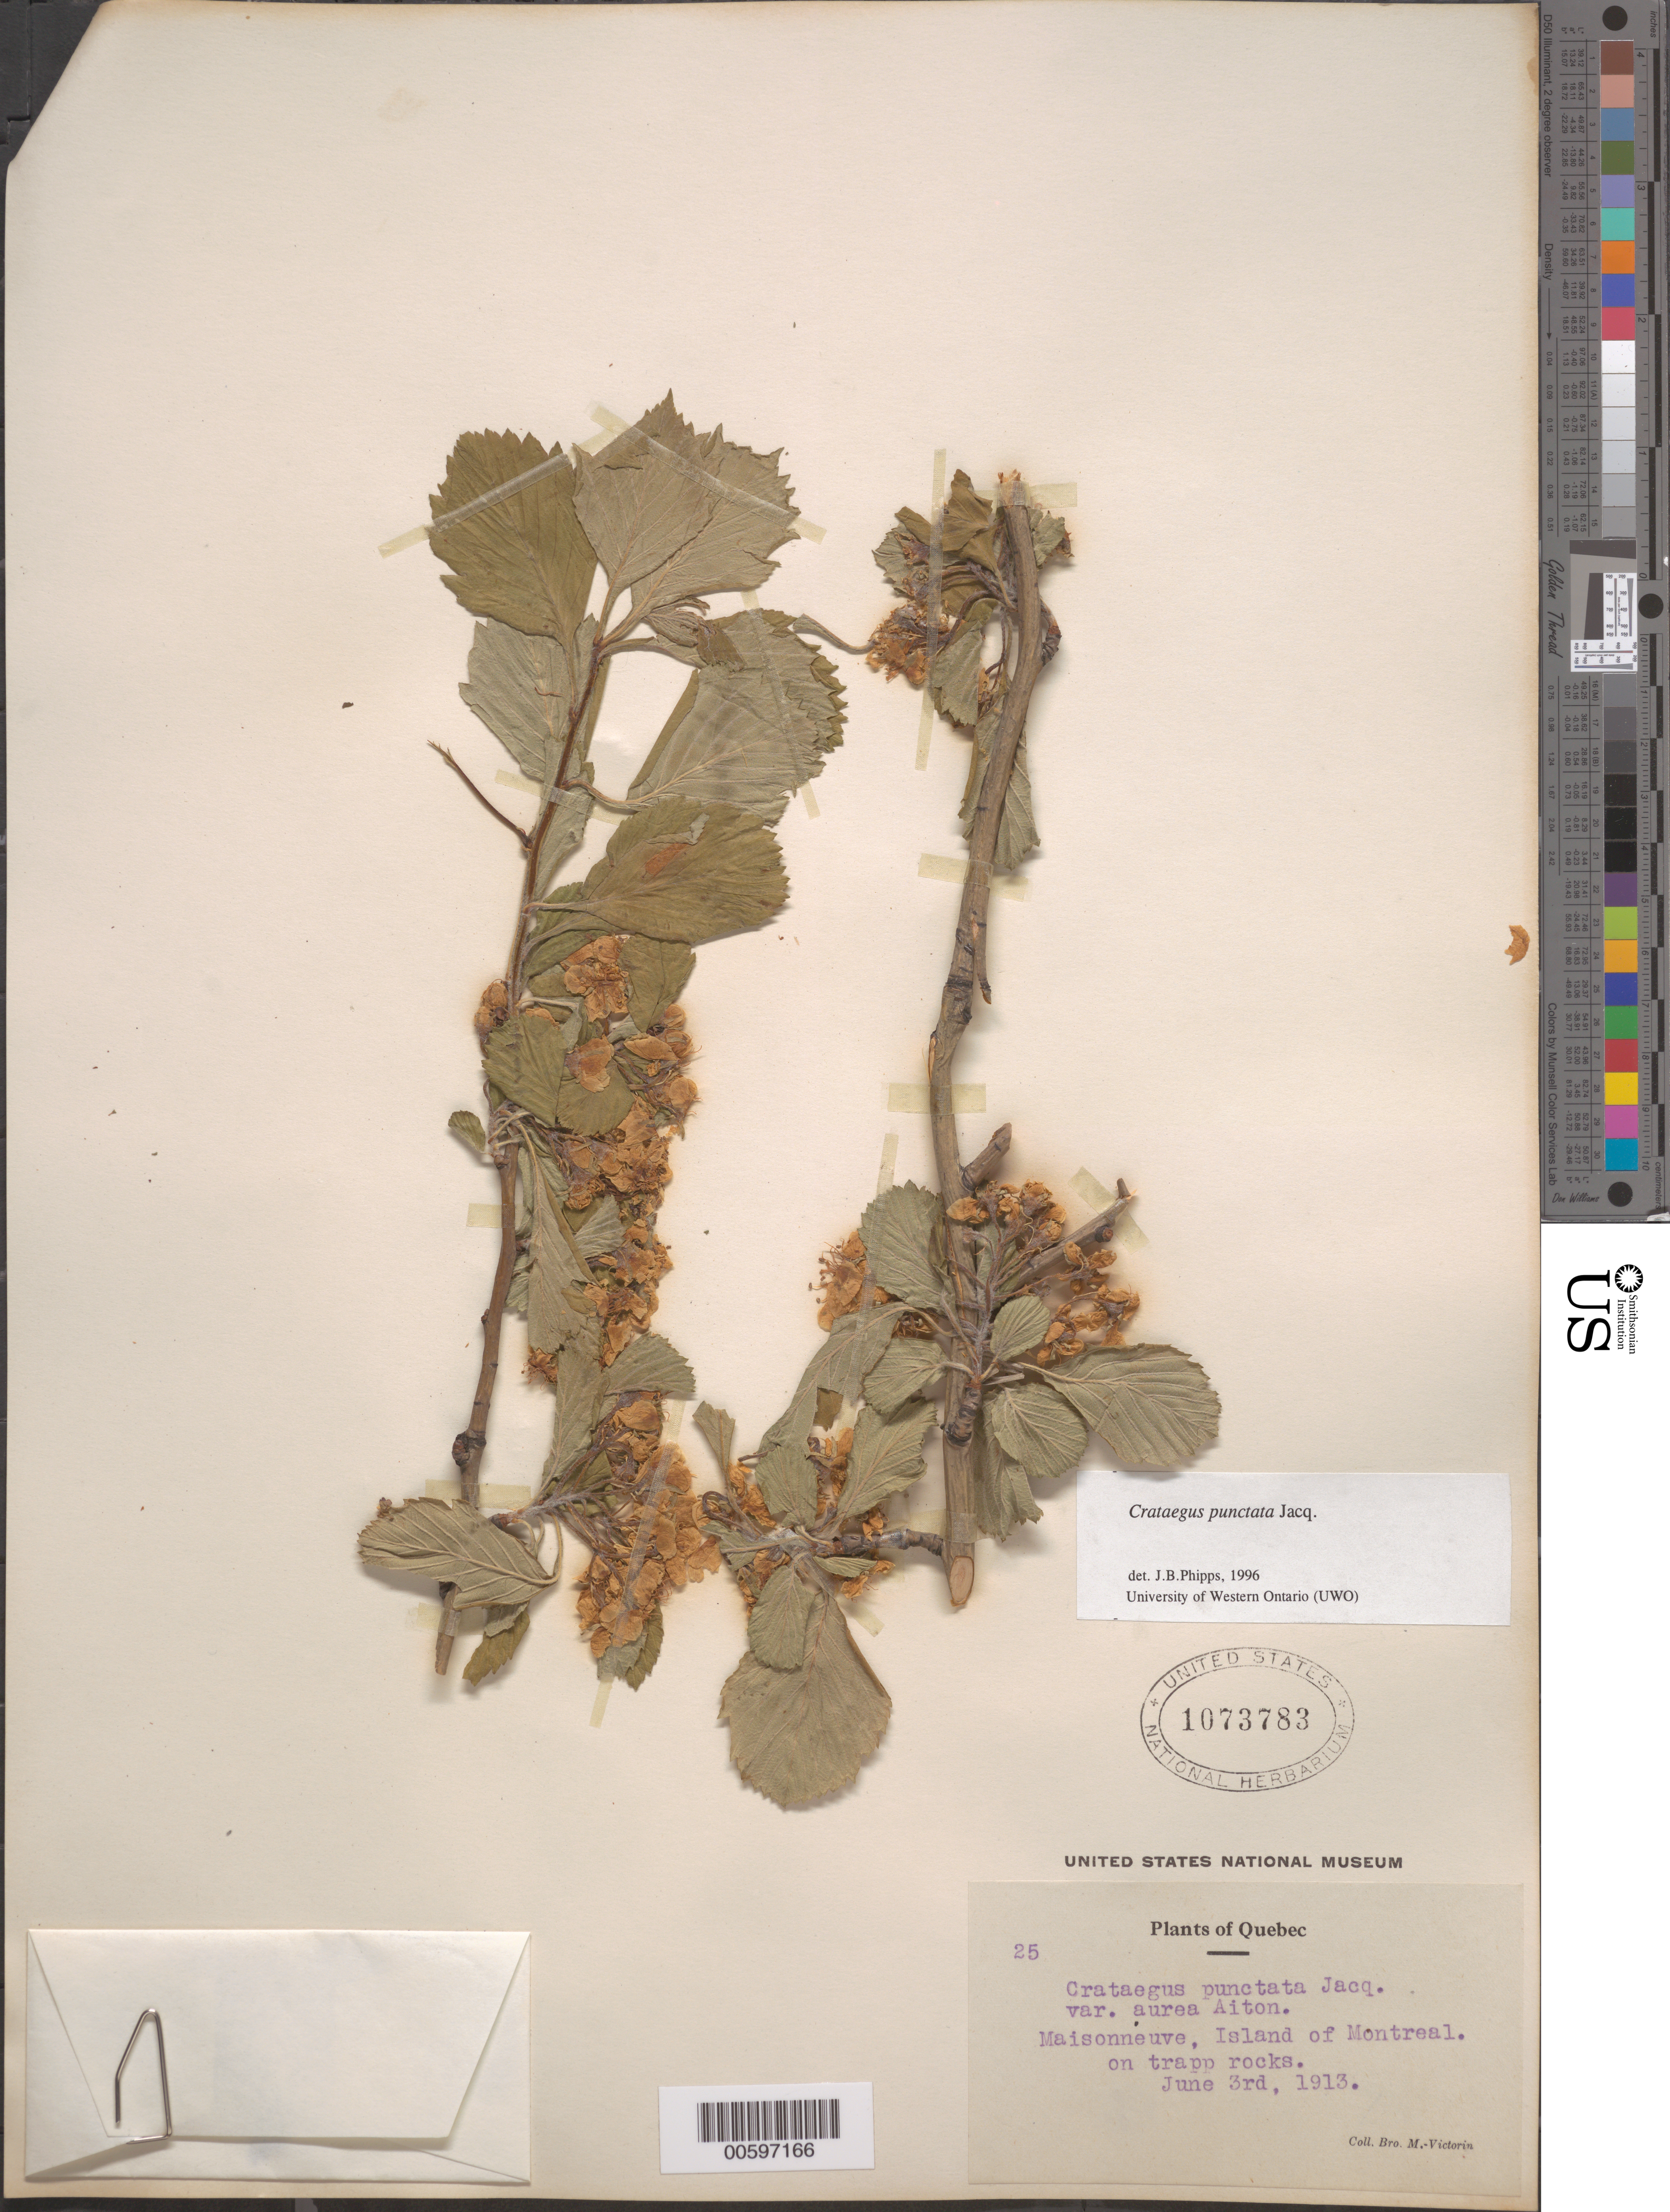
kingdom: Plantae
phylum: Tracheophyta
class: Magnoliopsida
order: Rosales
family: Rosaceae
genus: Crataegus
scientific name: Crataegus punctata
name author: Jacq.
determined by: Phipps, James B., (UWO), University of Western Ontario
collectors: Fr. Marie-Victorin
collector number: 25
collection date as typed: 03 Jun 1913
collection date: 1913-06-03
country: Canada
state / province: Quebec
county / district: Montréal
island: Ile de Montréal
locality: Maisonneuve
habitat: on trapp rocks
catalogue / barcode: US 1073783